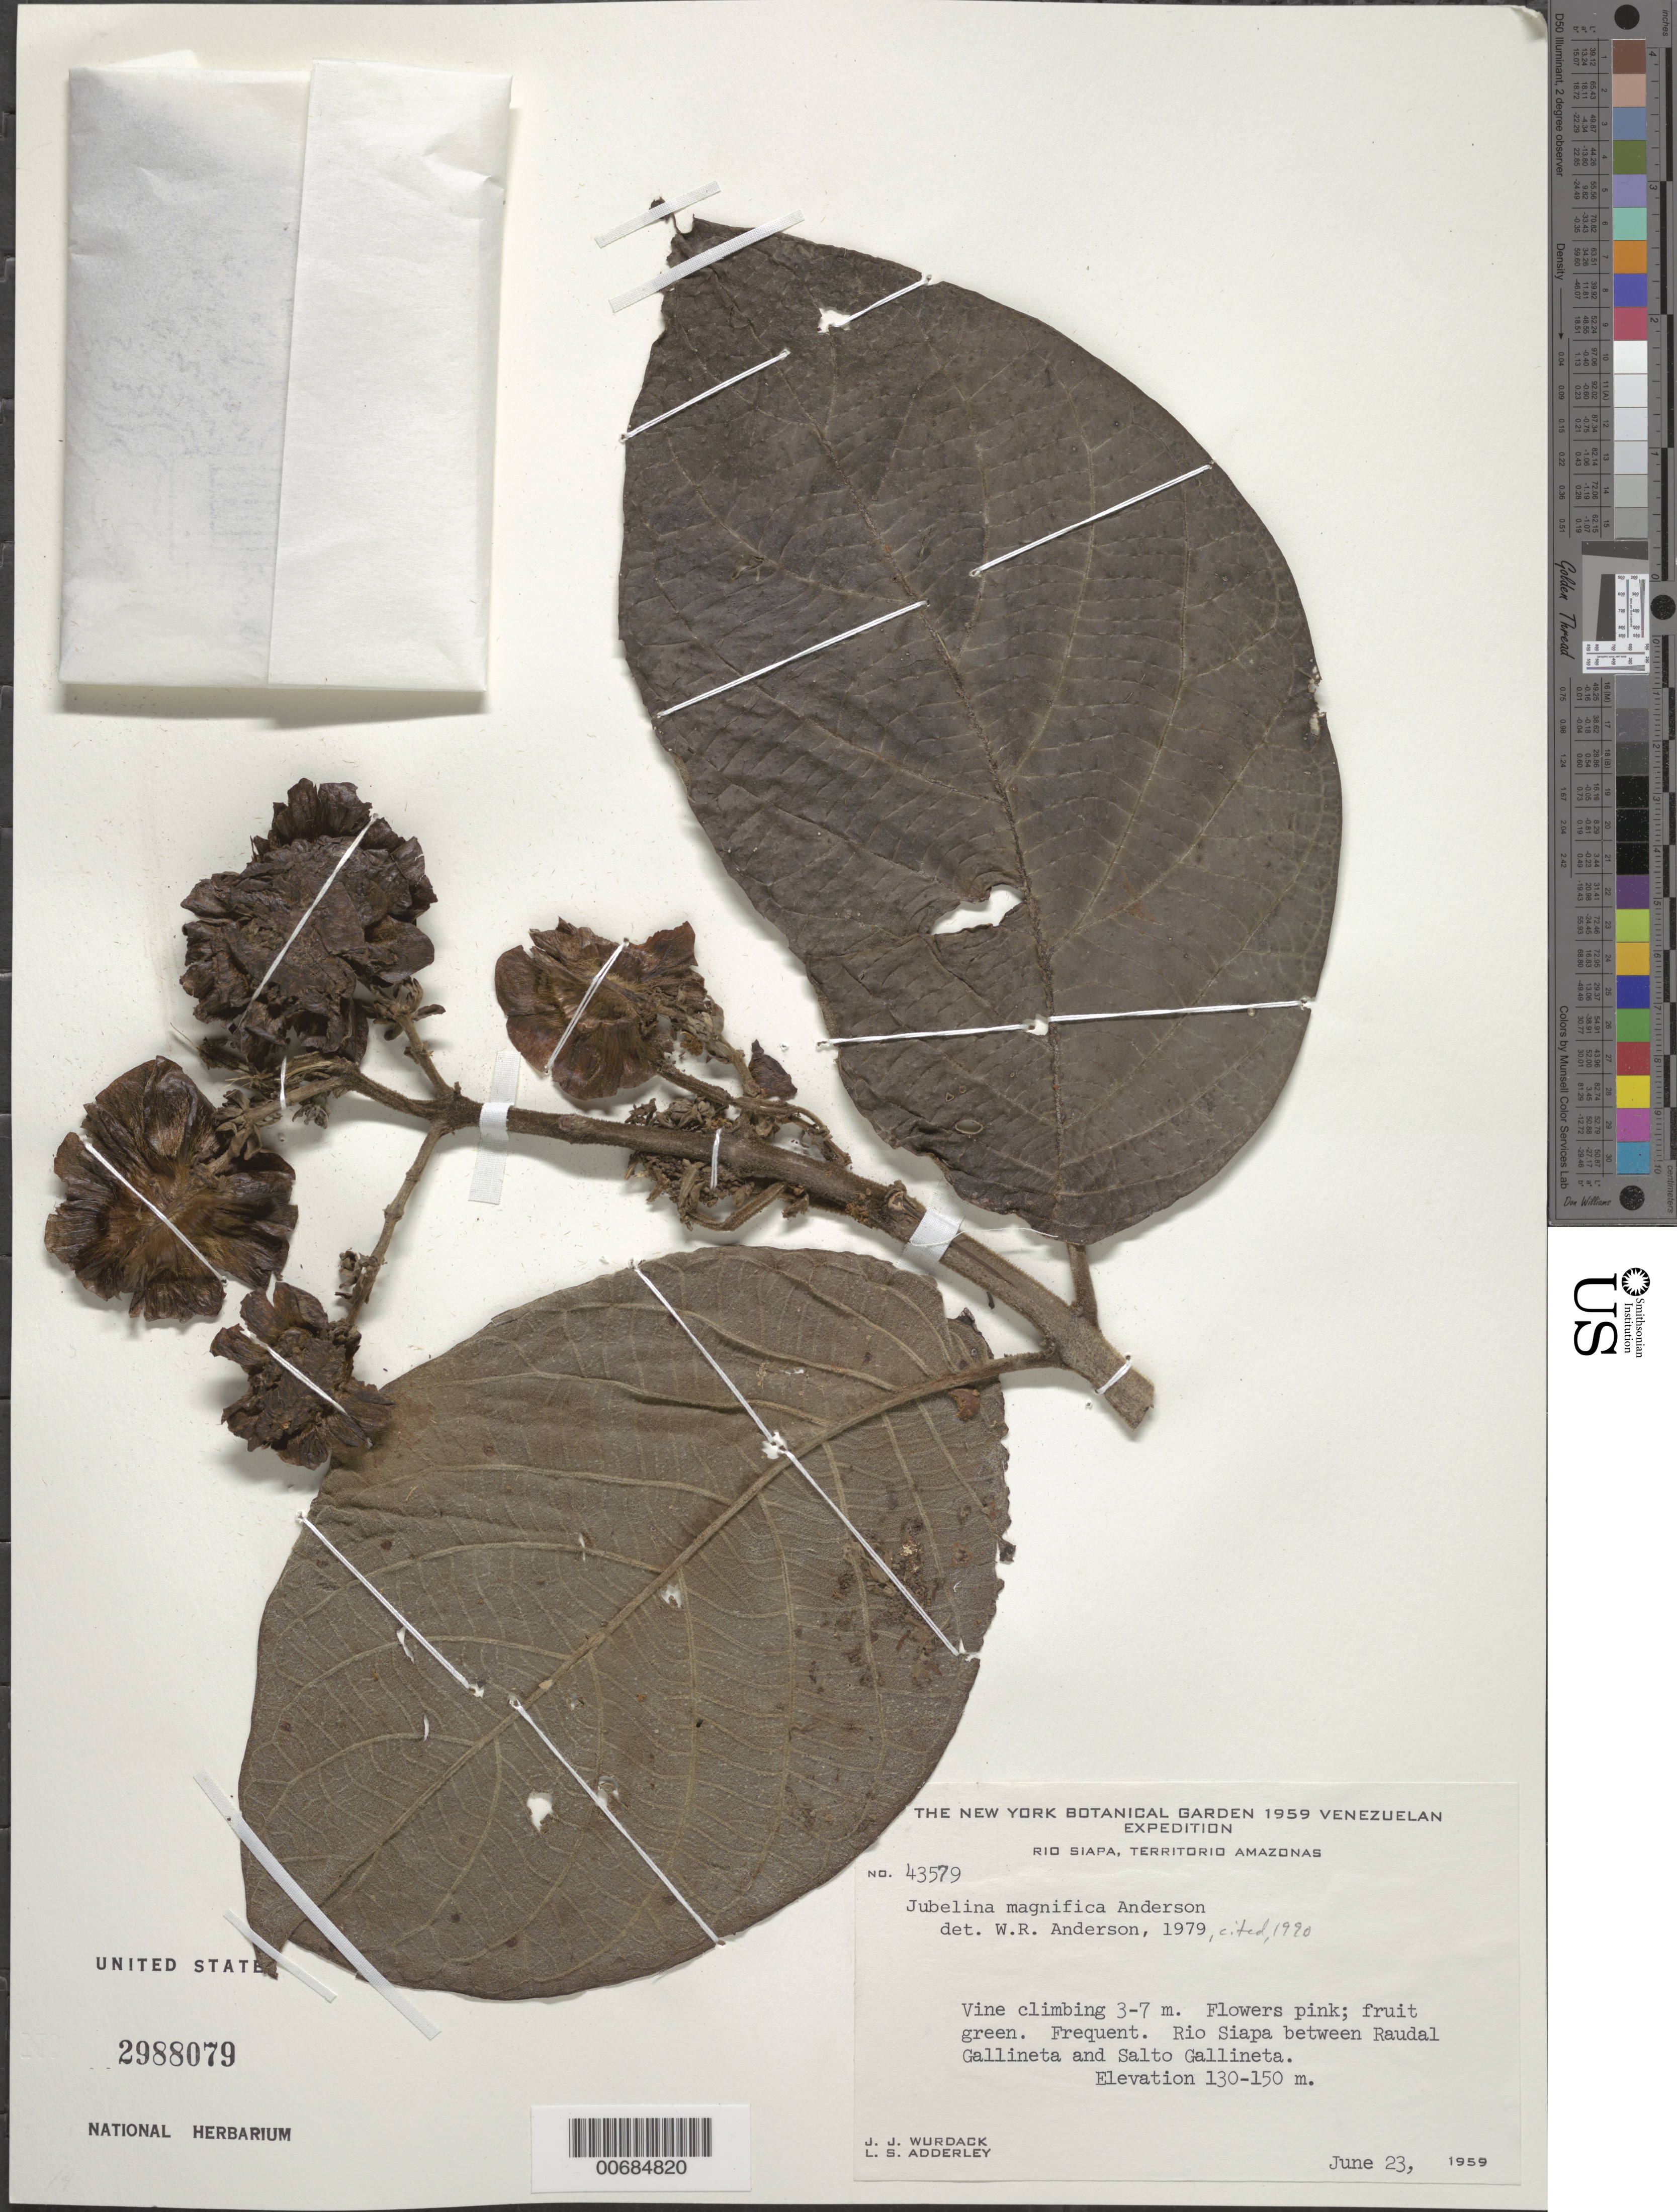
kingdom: Plantae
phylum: Tracheophyta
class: Magnoliopsida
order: Malpighiales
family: Malpighiaceae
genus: Jubelina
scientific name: Jubelina magnifica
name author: W.R. Anderson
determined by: Anderson, W. R., (MICH), University of Michigan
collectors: J. J. Wurdack & L. S. Adderley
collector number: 43579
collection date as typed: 23-Jul-59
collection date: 1959-07-23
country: Venezuela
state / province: Amazonas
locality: Río Siapa, between Caño Manipitare and Raudal Gallineta (90-110 river km from mouth)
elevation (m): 130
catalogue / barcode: US 2988079